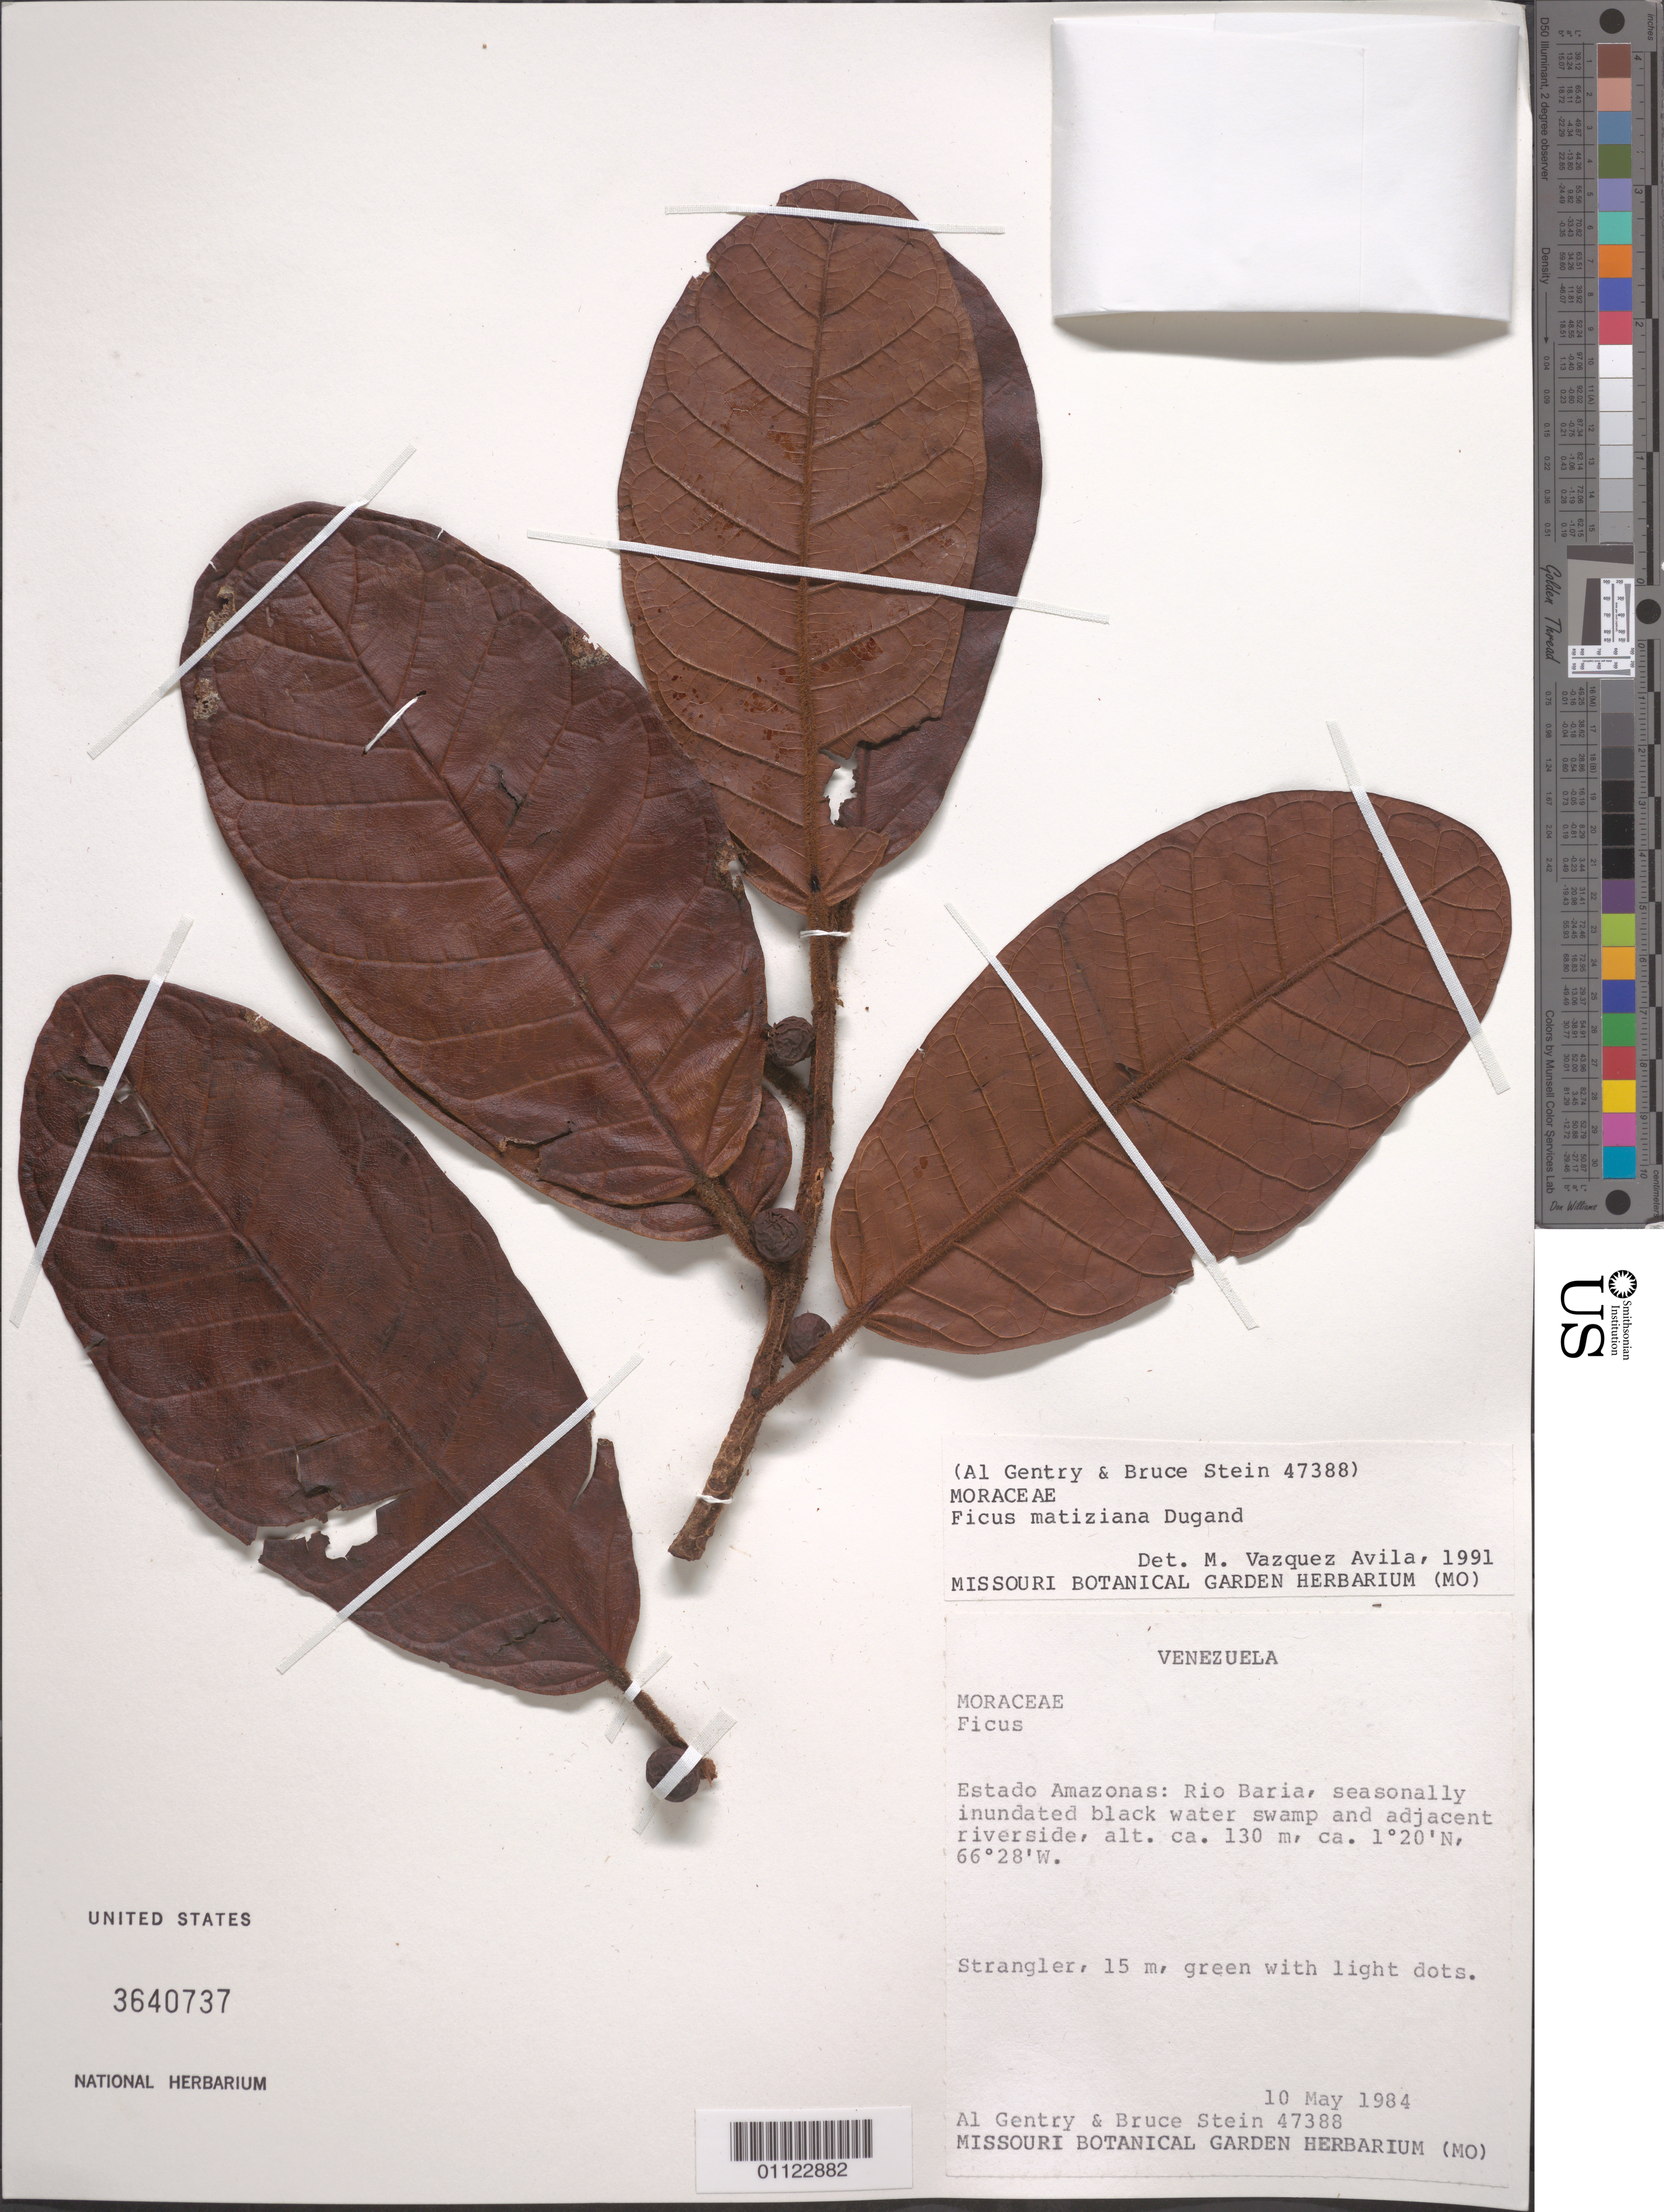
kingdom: Plantae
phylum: Tracheophyta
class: Magnoliopsida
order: Rosales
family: Moraceae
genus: Ficus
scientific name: Ficus matiziana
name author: Dugand G.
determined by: Vázquez A., M. D.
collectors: A. H. Gentry & B. Stein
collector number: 47388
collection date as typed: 10-May-84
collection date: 1984-05-10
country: Venezuela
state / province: Amazonas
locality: Río Baría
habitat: Seasonally inundated black water swamp and adjacent riverbank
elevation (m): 130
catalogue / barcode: US 3640737